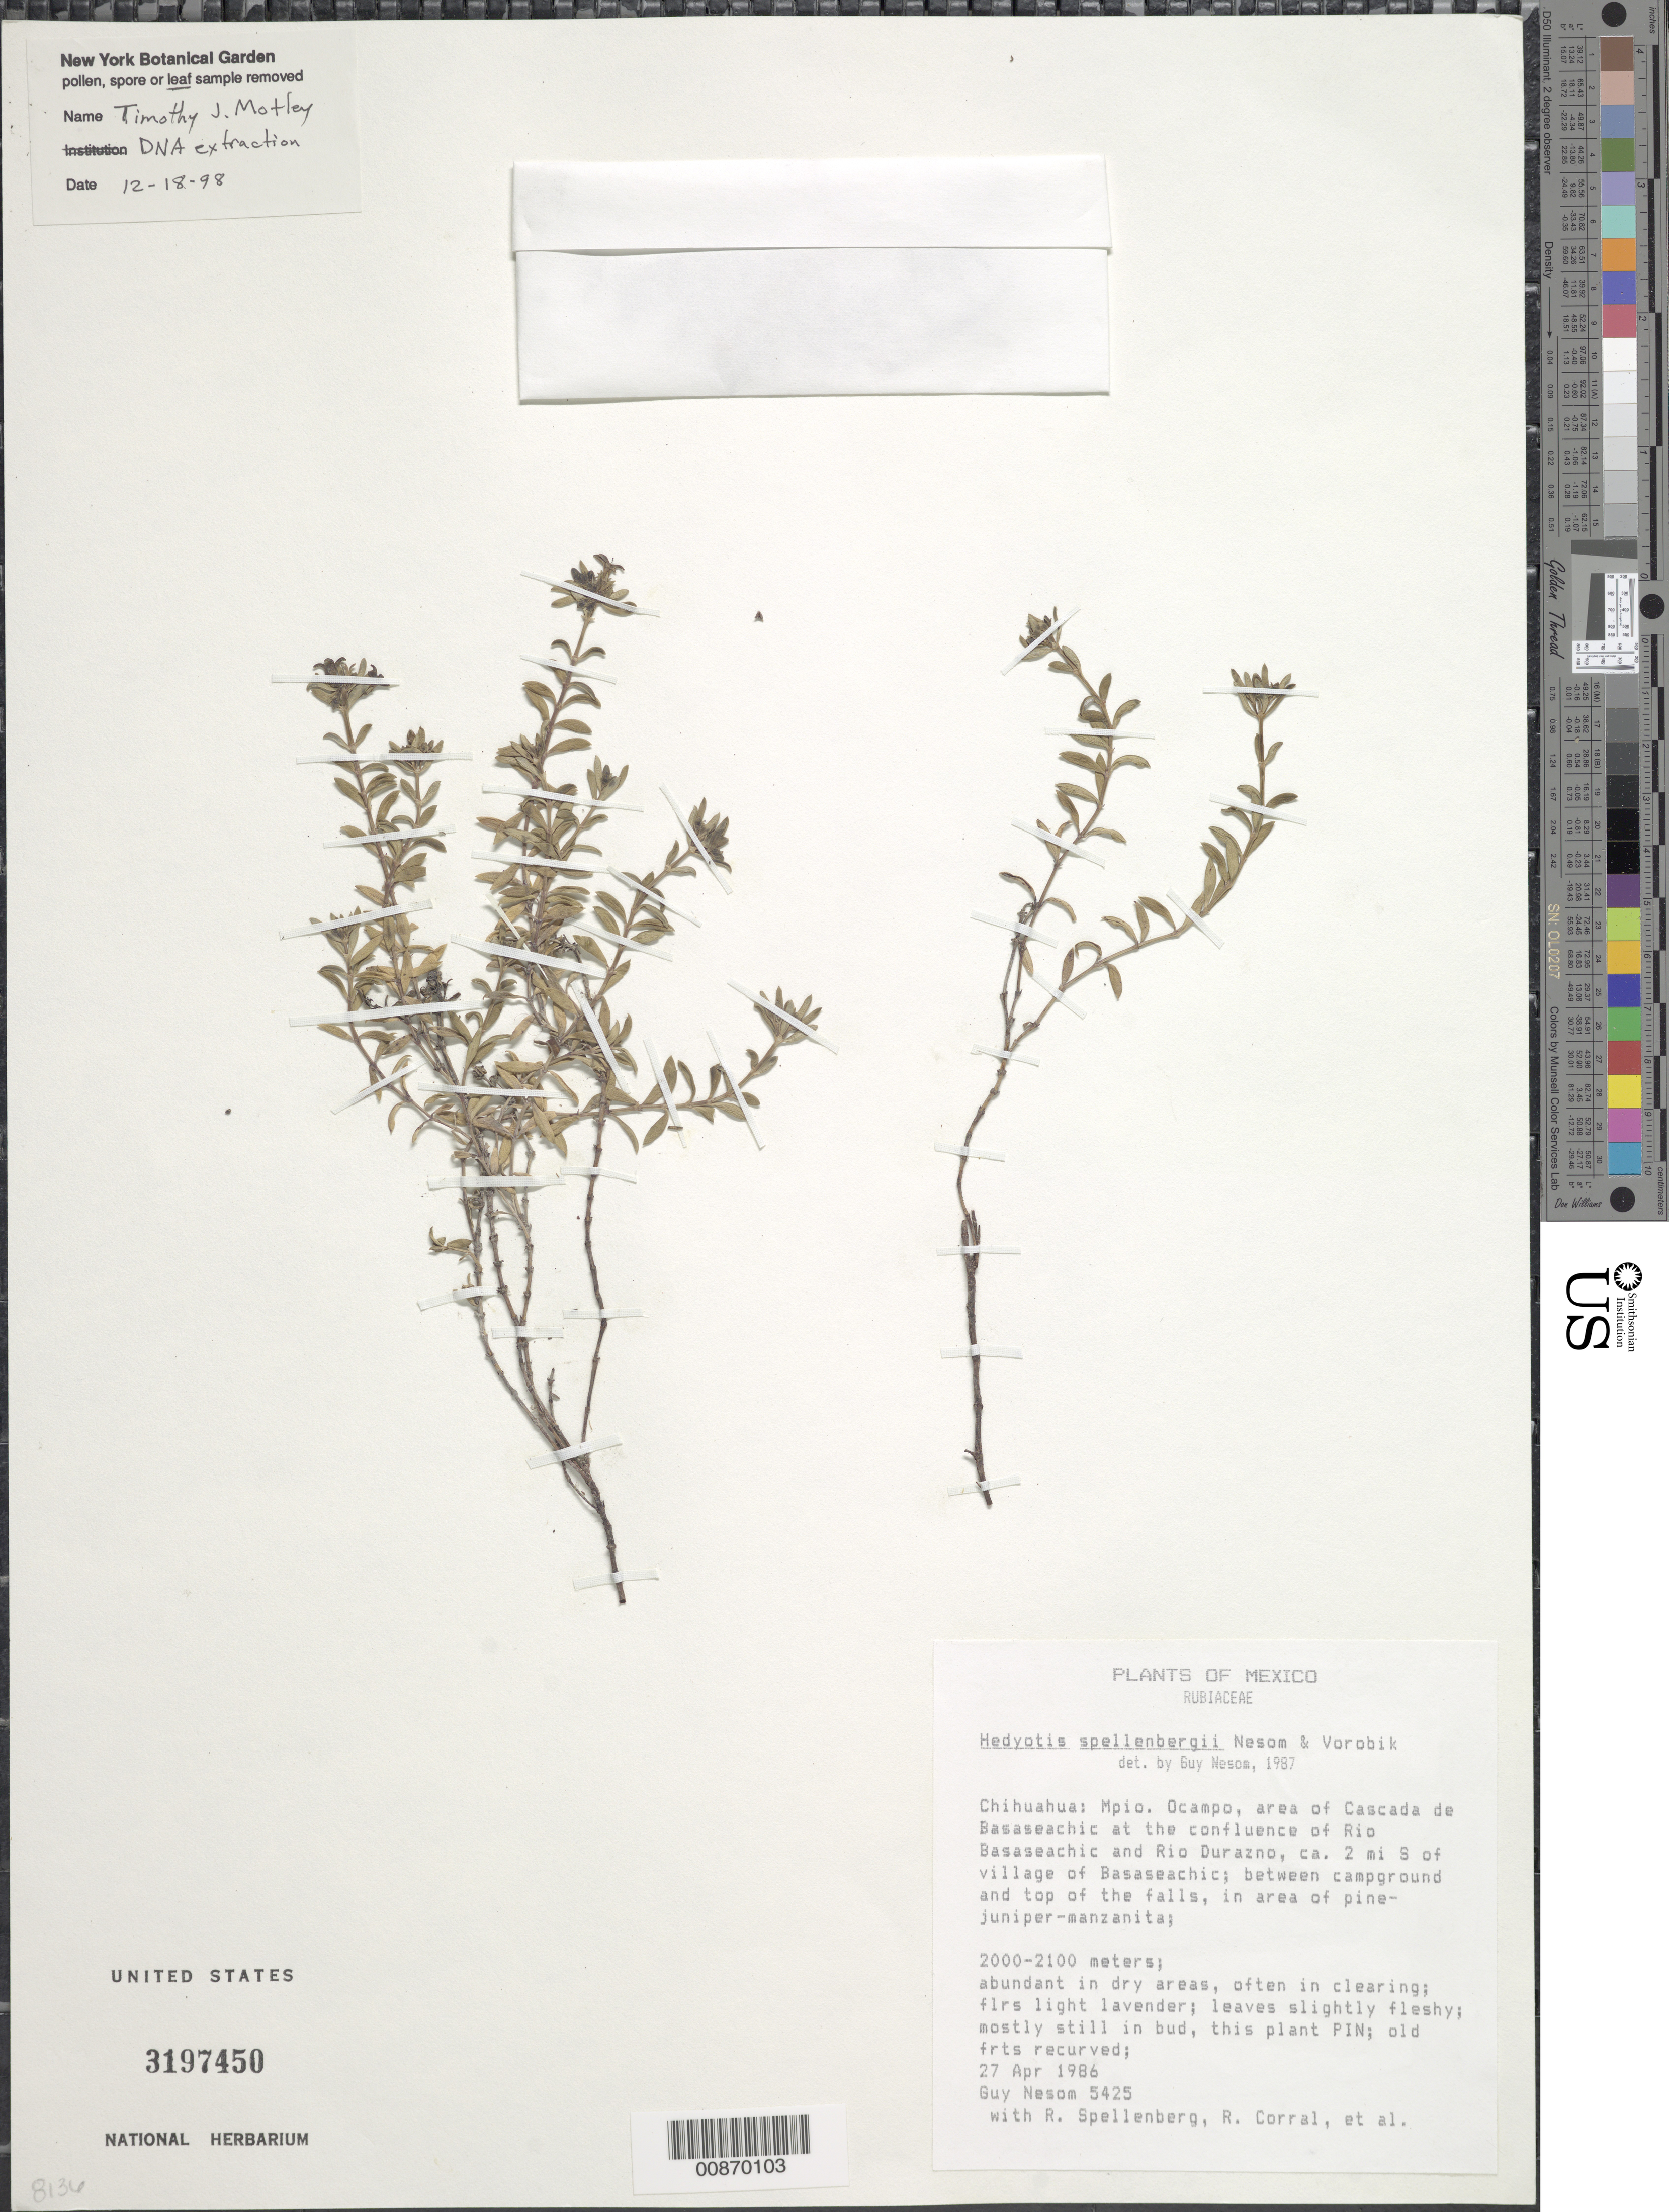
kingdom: Plantae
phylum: Tracheophyta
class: Magnoliopsida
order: Gentianales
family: Rubiaceae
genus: Houstonia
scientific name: Houstonia spellenbergii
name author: (G.L. Nesom) Terrell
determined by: Strong, Mark T., (BOT), Smithsonian Institution - National Museum of Natural History (UNITED STATES)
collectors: G. L. Nesom, R. W. Spellenberg, R. Corral & et al.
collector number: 27apr1986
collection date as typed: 27 Apr 1986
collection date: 1986-04-27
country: Mexico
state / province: Chihuahua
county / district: Ocampo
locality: Qarea of Cascada de Basaseachic; between campground and top of the falls.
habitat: In area of pine-juniper-manzanita. Abundant in dry areas, often in clearing.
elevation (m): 2100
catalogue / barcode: US 3197450